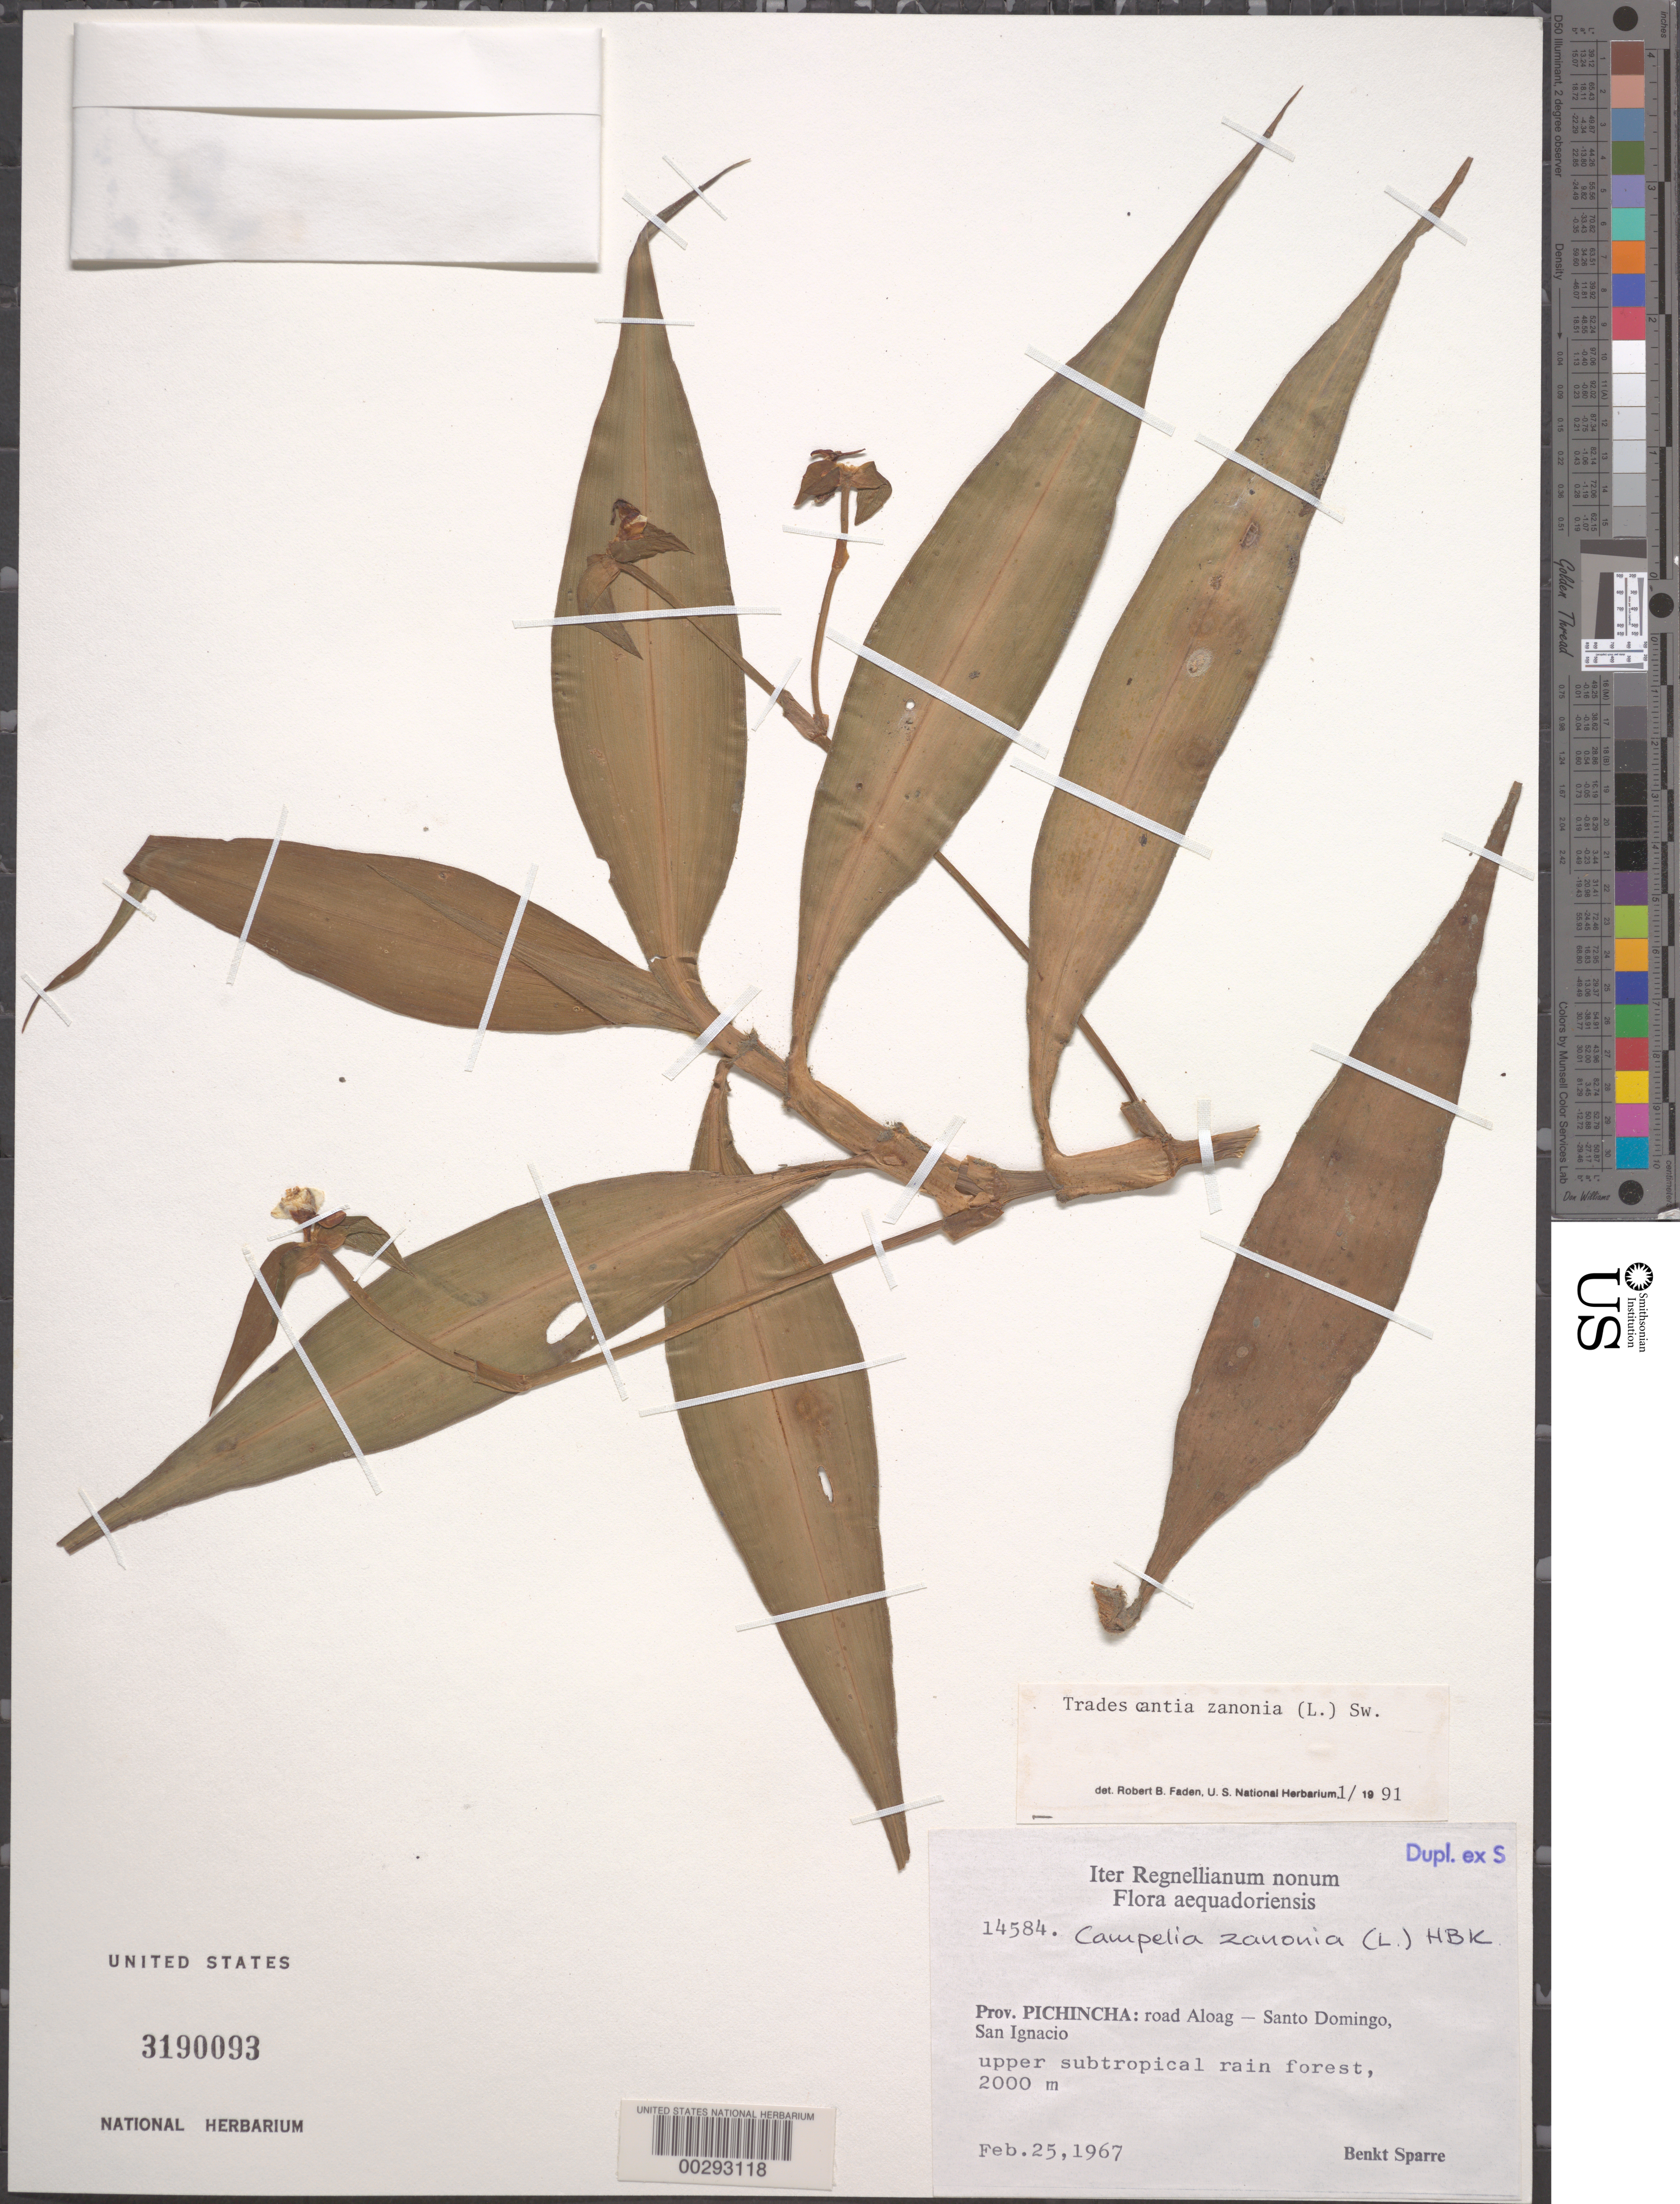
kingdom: Plantae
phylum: Tracheophyta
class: Liliopsida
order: Commelinales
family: Commelinaceae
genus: Tradescantia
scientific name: Tradescantia zanonia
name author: (L.) Sw.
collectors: B. Sparre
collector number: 14584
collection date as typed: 25 Feb 1967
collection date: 1967-02-25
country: Ecuador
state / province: Pichincha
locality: Santo Domingo, san Ignacio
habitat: Upper subtropical rain forest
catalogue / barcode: US 3190093